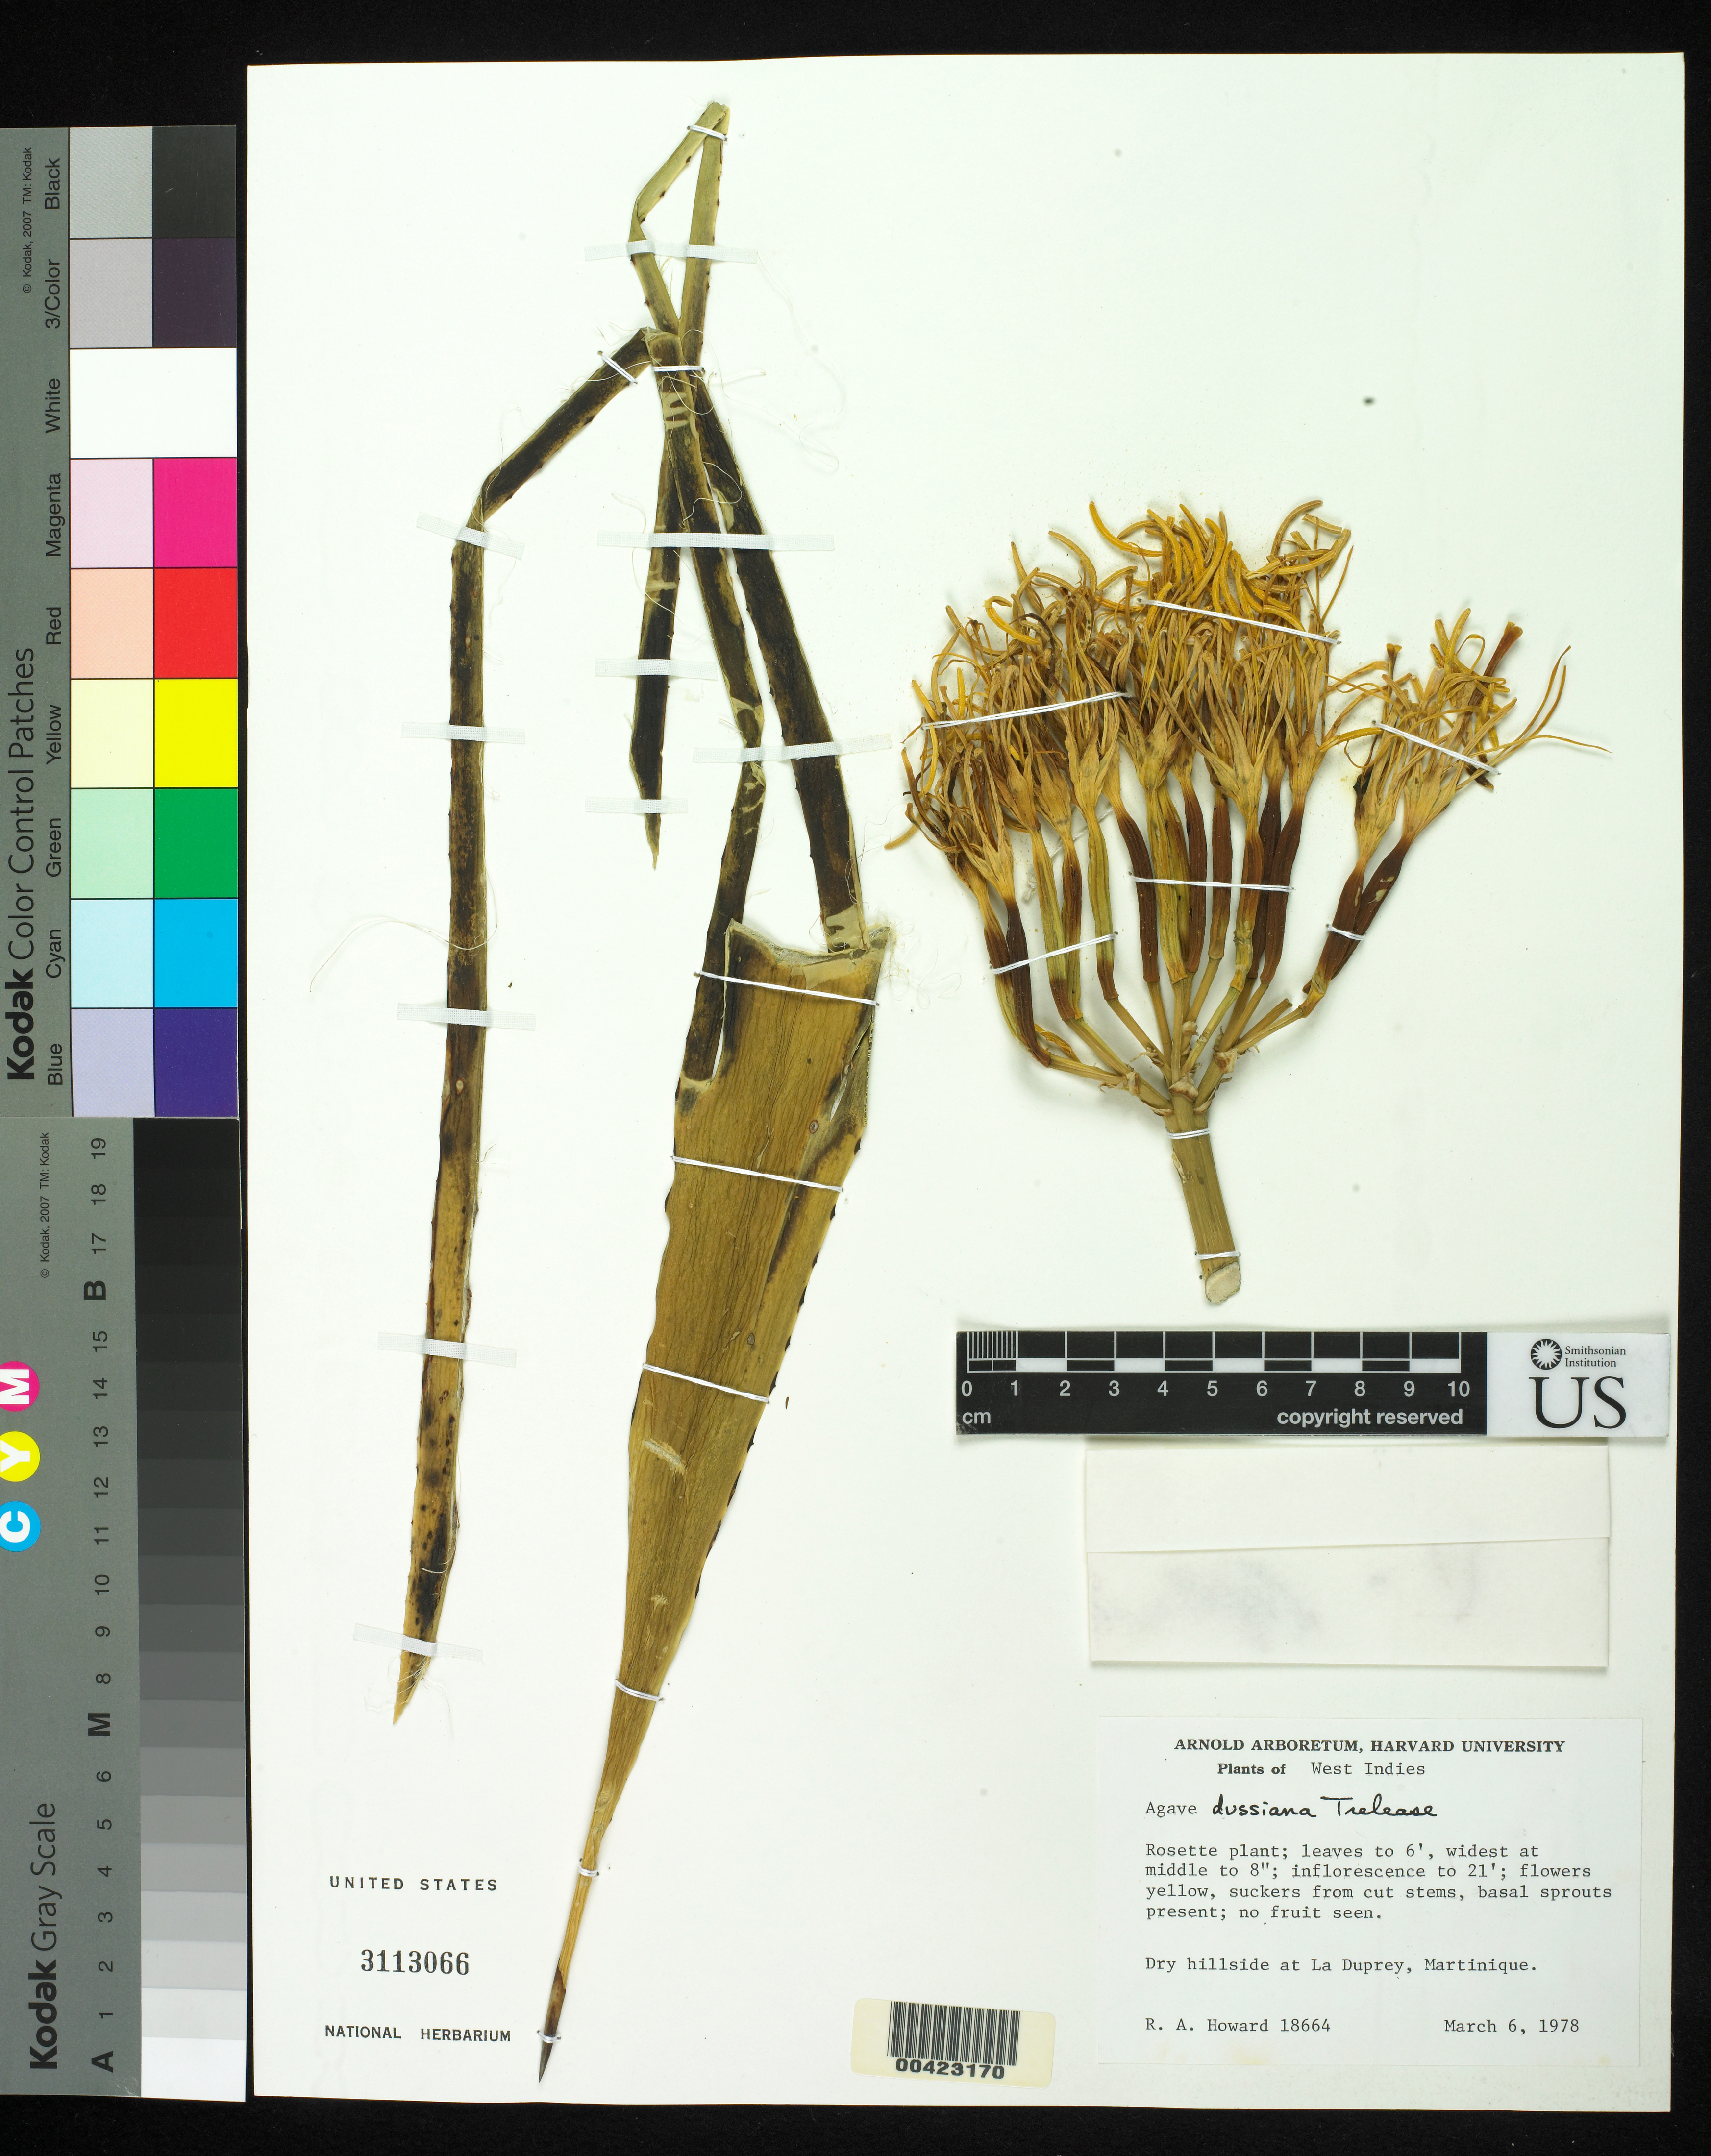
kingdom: Plantae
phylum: Tracheophyta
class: Liliopsida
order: Asparagales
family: Asparagaceae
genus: Agave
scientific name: Agave dussiana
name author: Trel.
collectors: R. A. Howard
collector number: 18664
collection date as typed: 06 Mar 1978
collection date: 1978-03-06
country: Martinique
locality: La duprey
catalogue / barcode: US 3113066